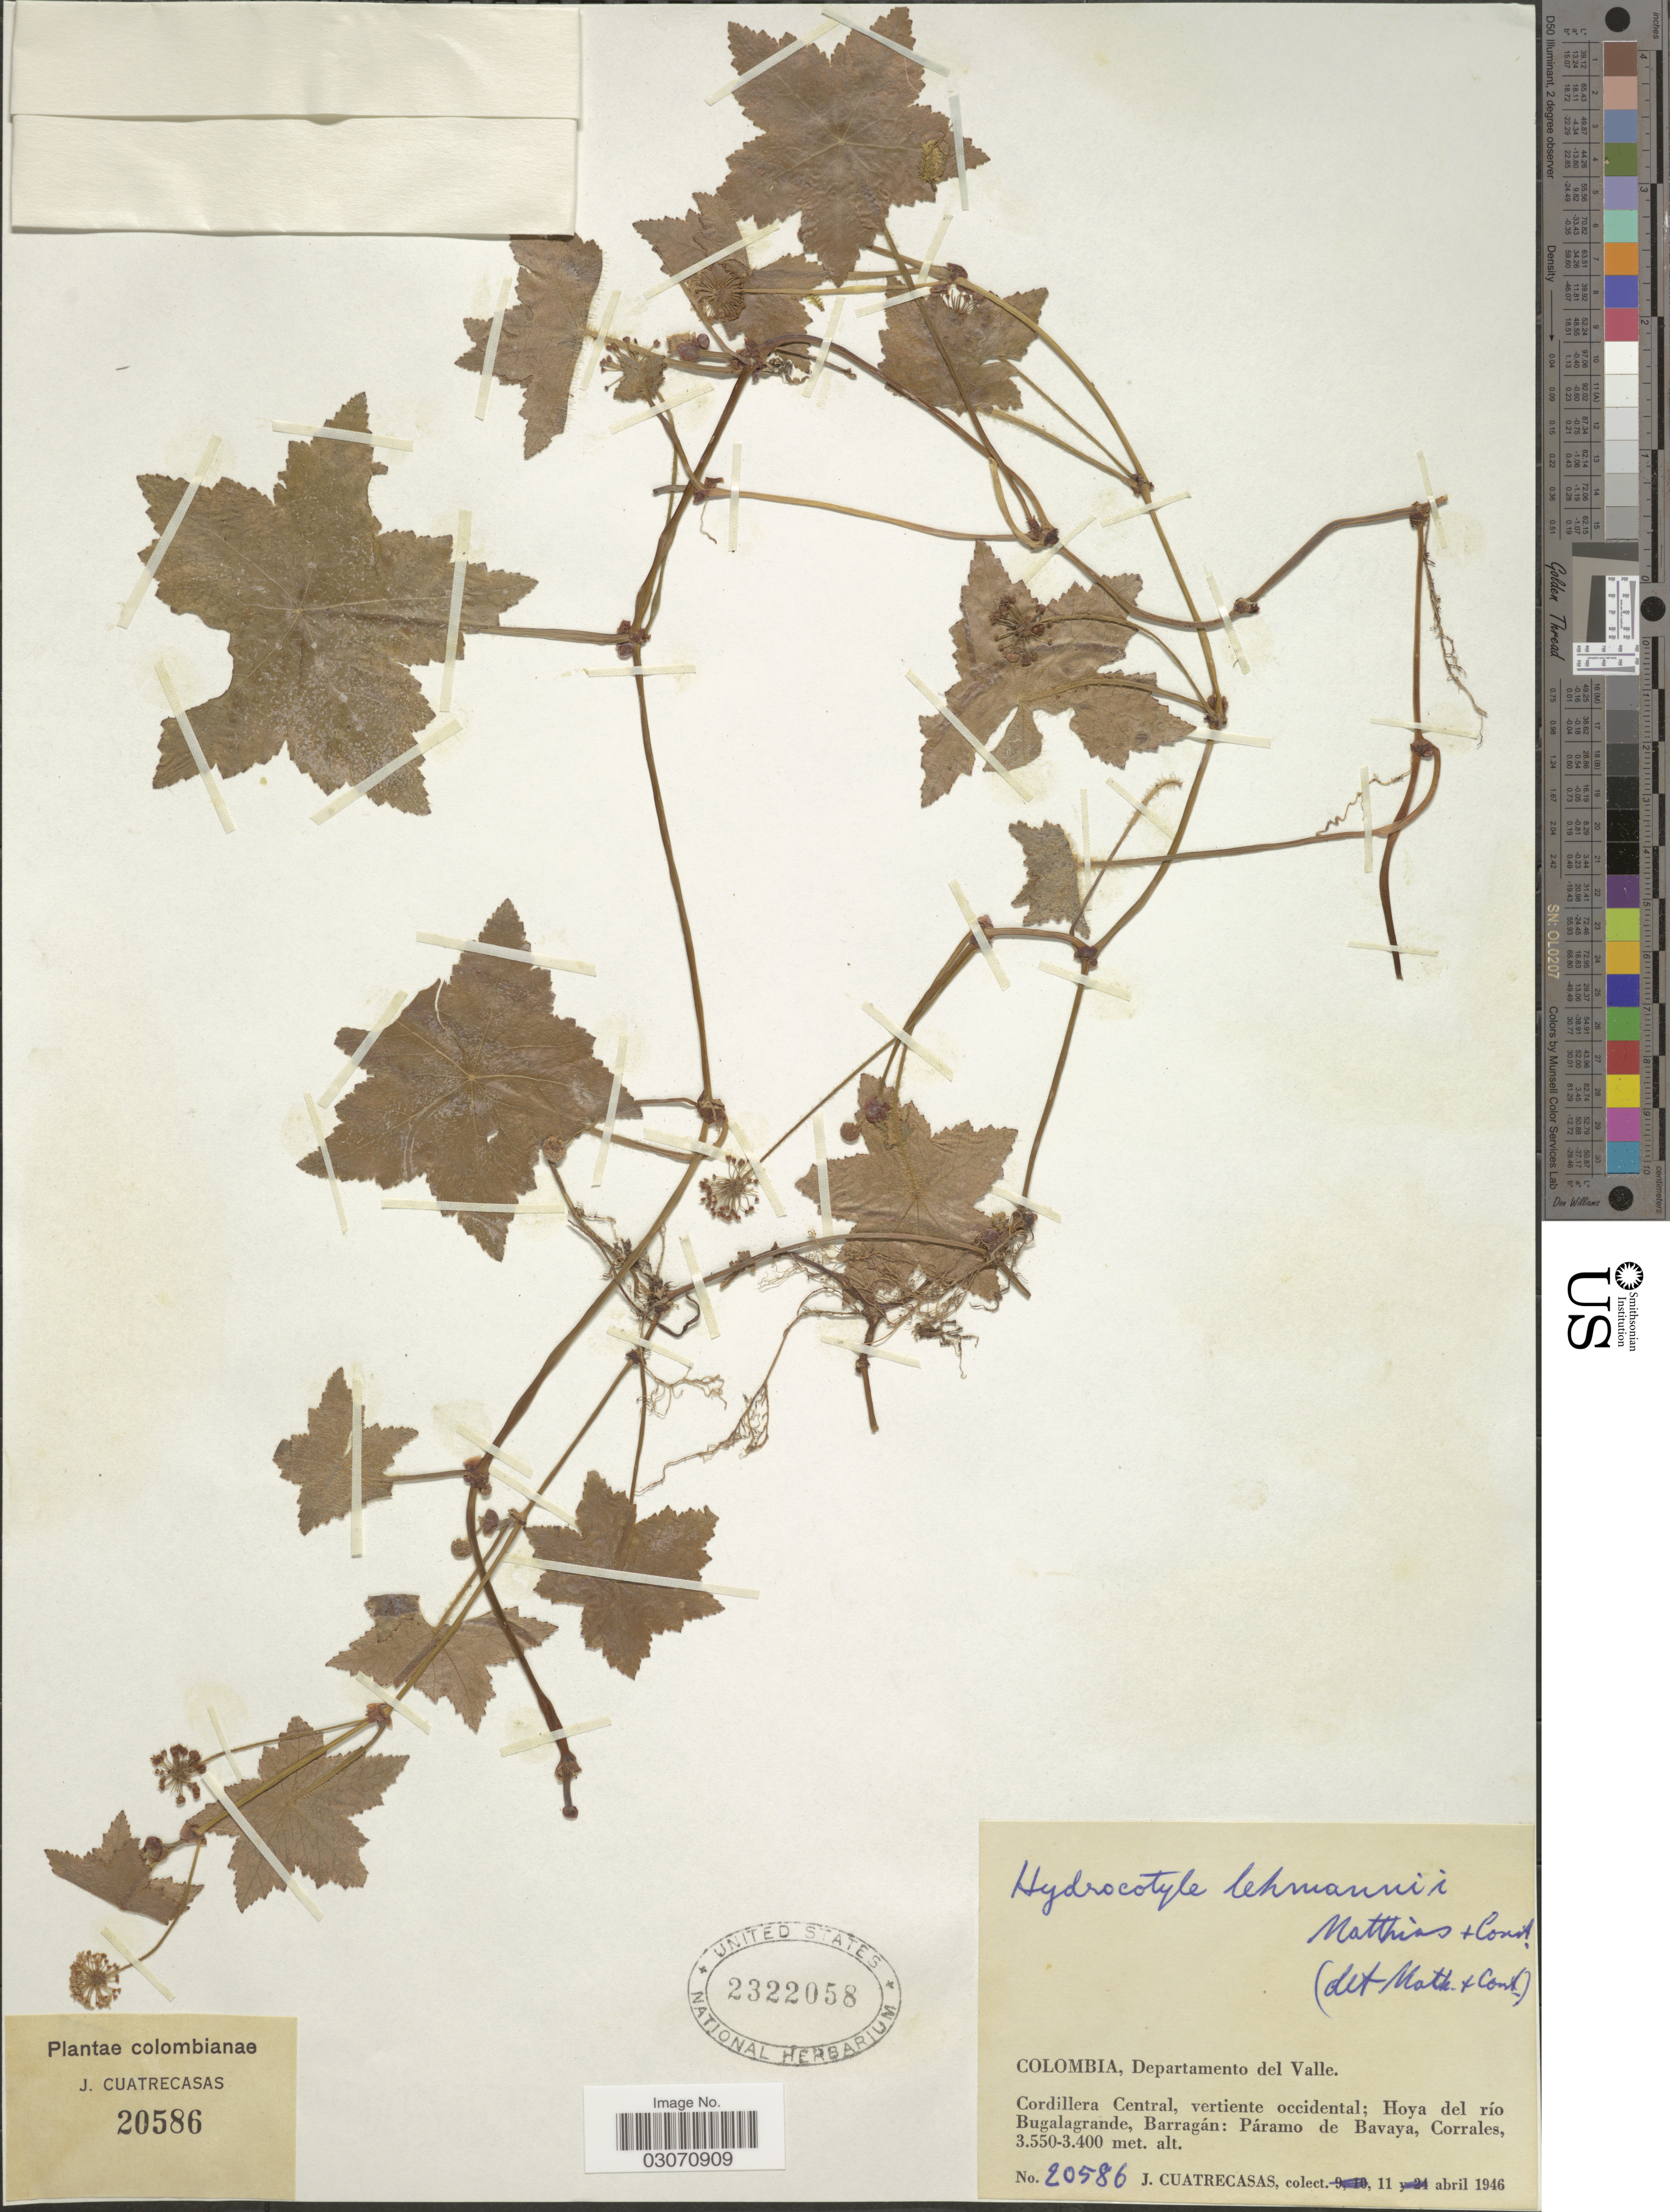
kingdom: Plantae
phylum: Tracheophyta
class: Magnoliopsida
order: Apiales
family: Araliaceae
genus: Hydrocotyle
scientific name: Hydrocotyle lehmannii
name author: Mathias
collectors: J. Cuatrecasas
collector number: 20586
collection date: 1946-04-11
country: Colombia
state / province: Valle del Cauca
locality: Departamento del Valle. Cordillera Central, vertiente occidental; Hoya del río Bugalagrande, Barragán: Páramo de Bavaya, Corrales.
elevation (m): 3400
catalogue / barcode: US 2322058